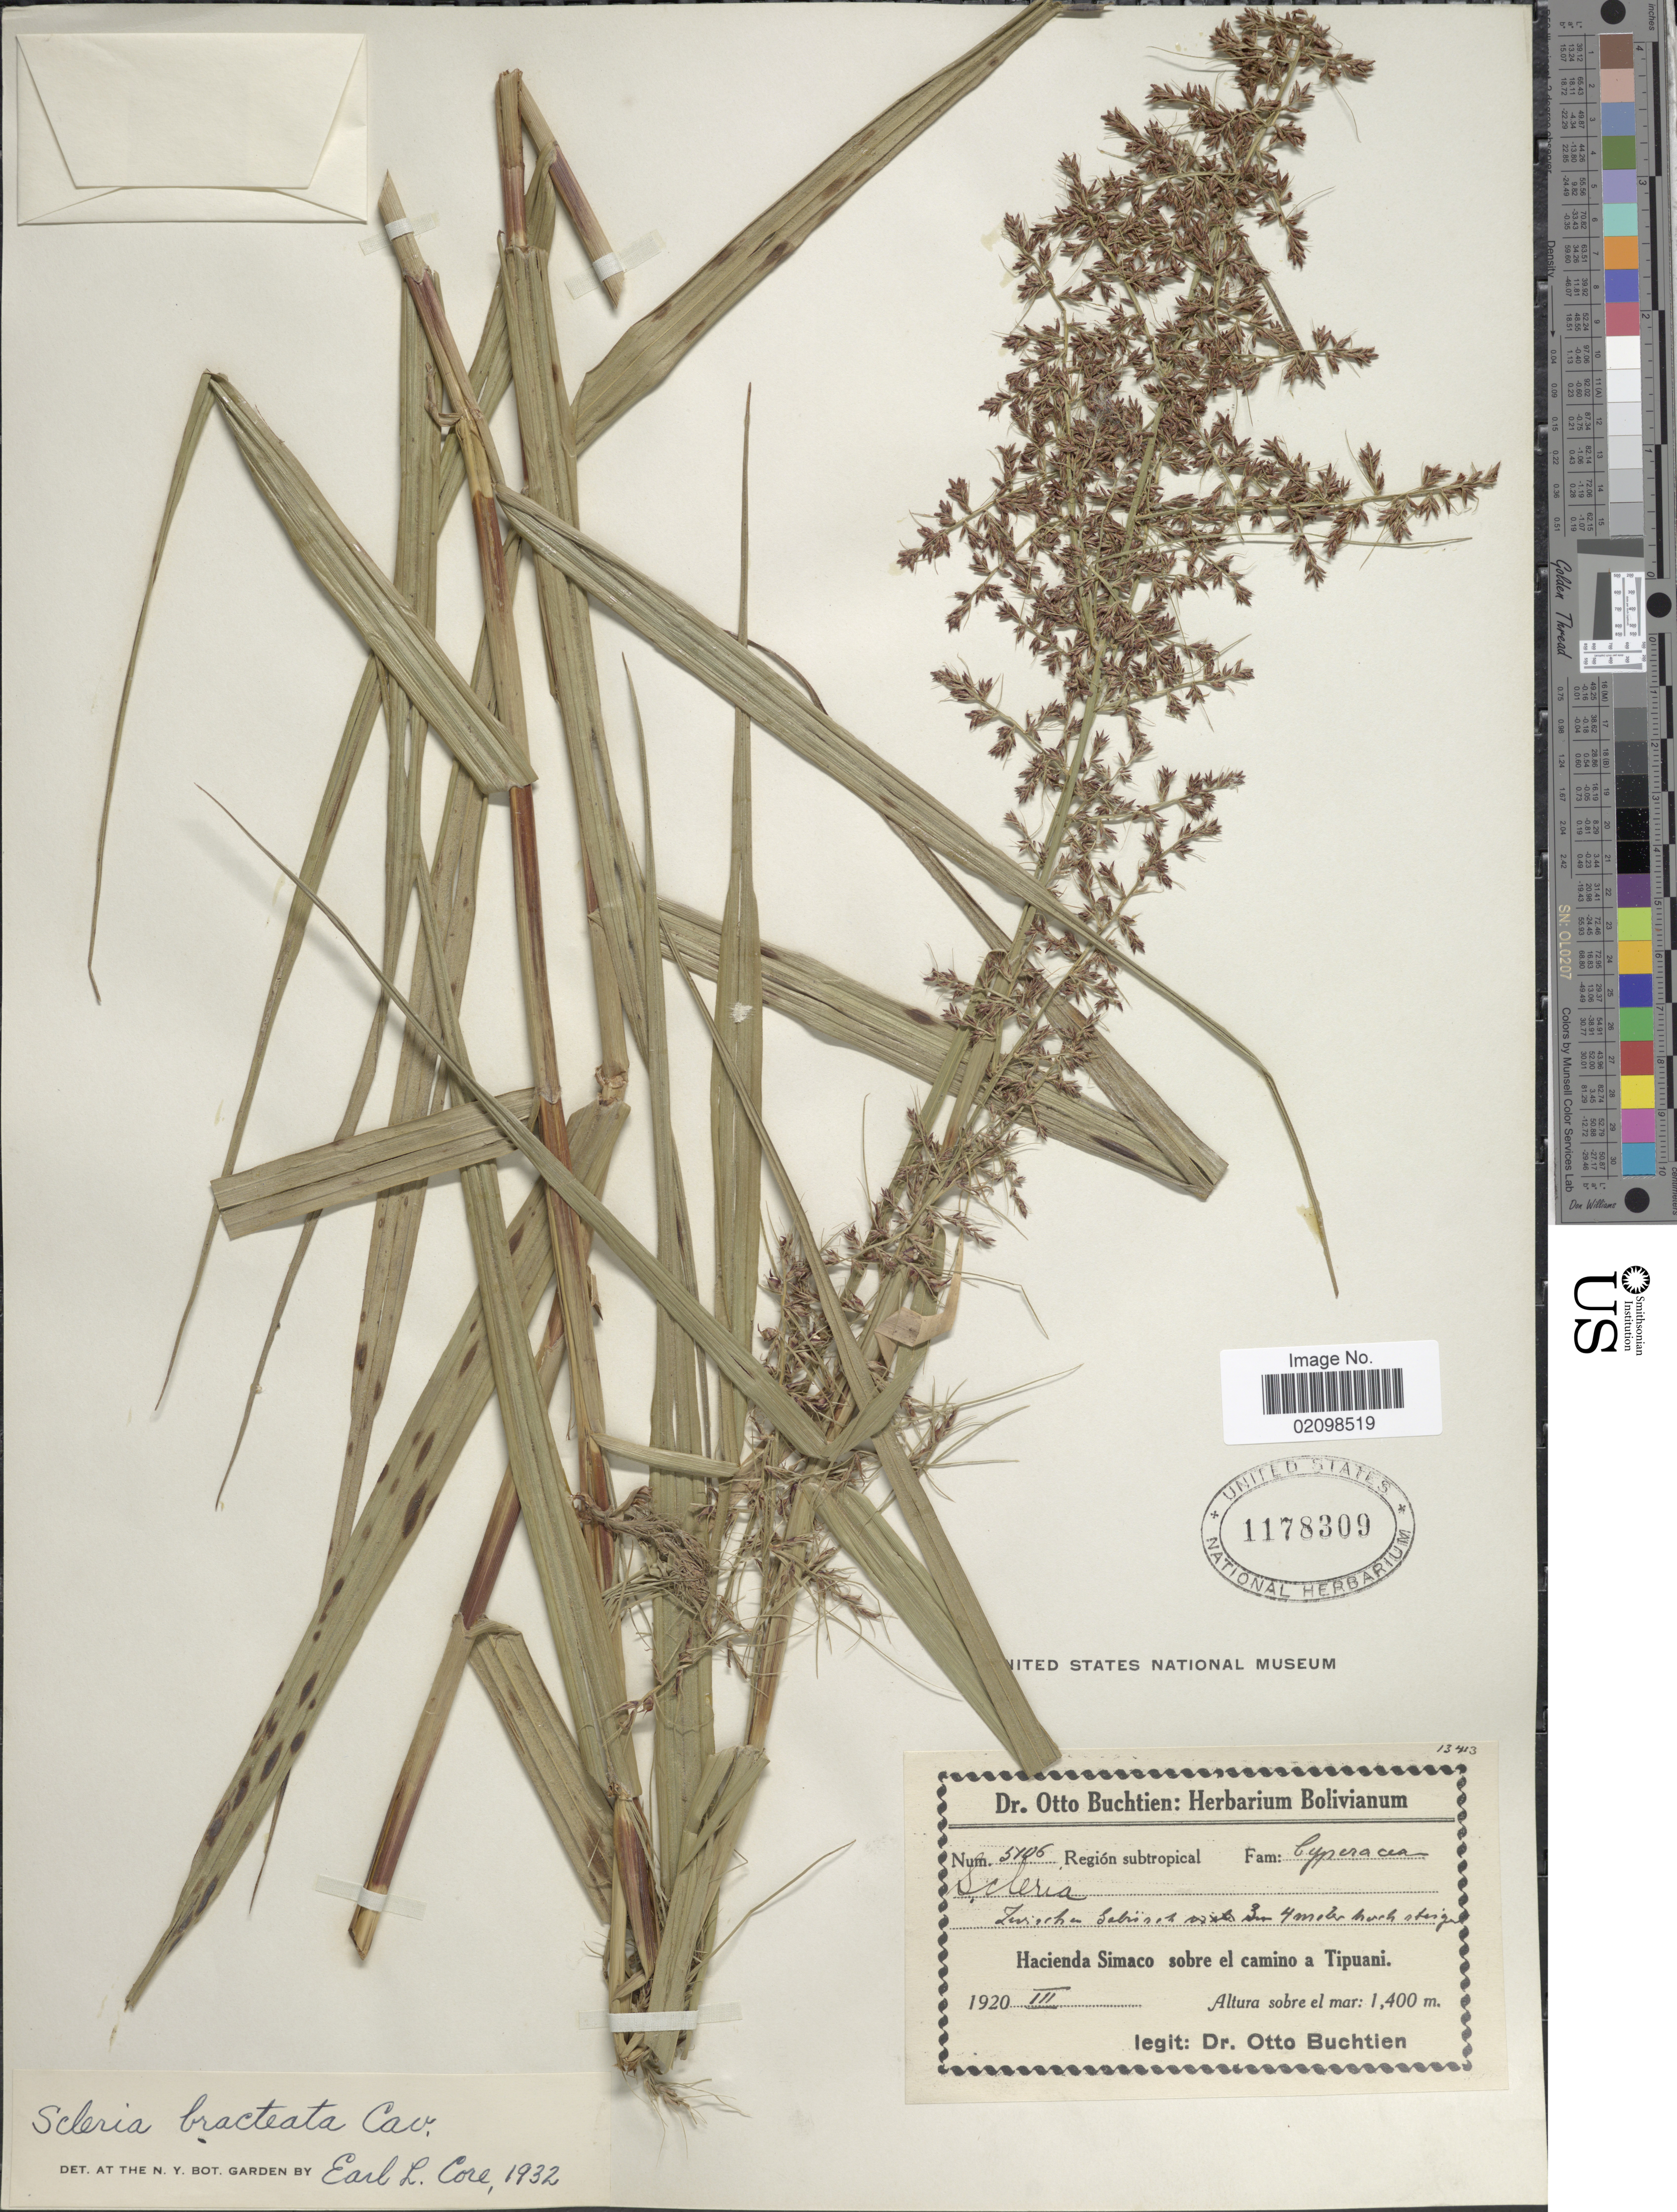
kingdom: Plantae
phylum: Tracheophyta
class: Liliopsida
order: Poales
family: Cyperaceae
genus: Scleria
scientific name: Scleria bracteata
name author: Cav.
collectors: O. Buchtien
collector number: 5106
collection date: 1920-03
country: Bolivia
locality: Hacienda Simaco sobre el camino a Tipuani.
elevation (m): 1400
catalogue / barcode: US 1178309